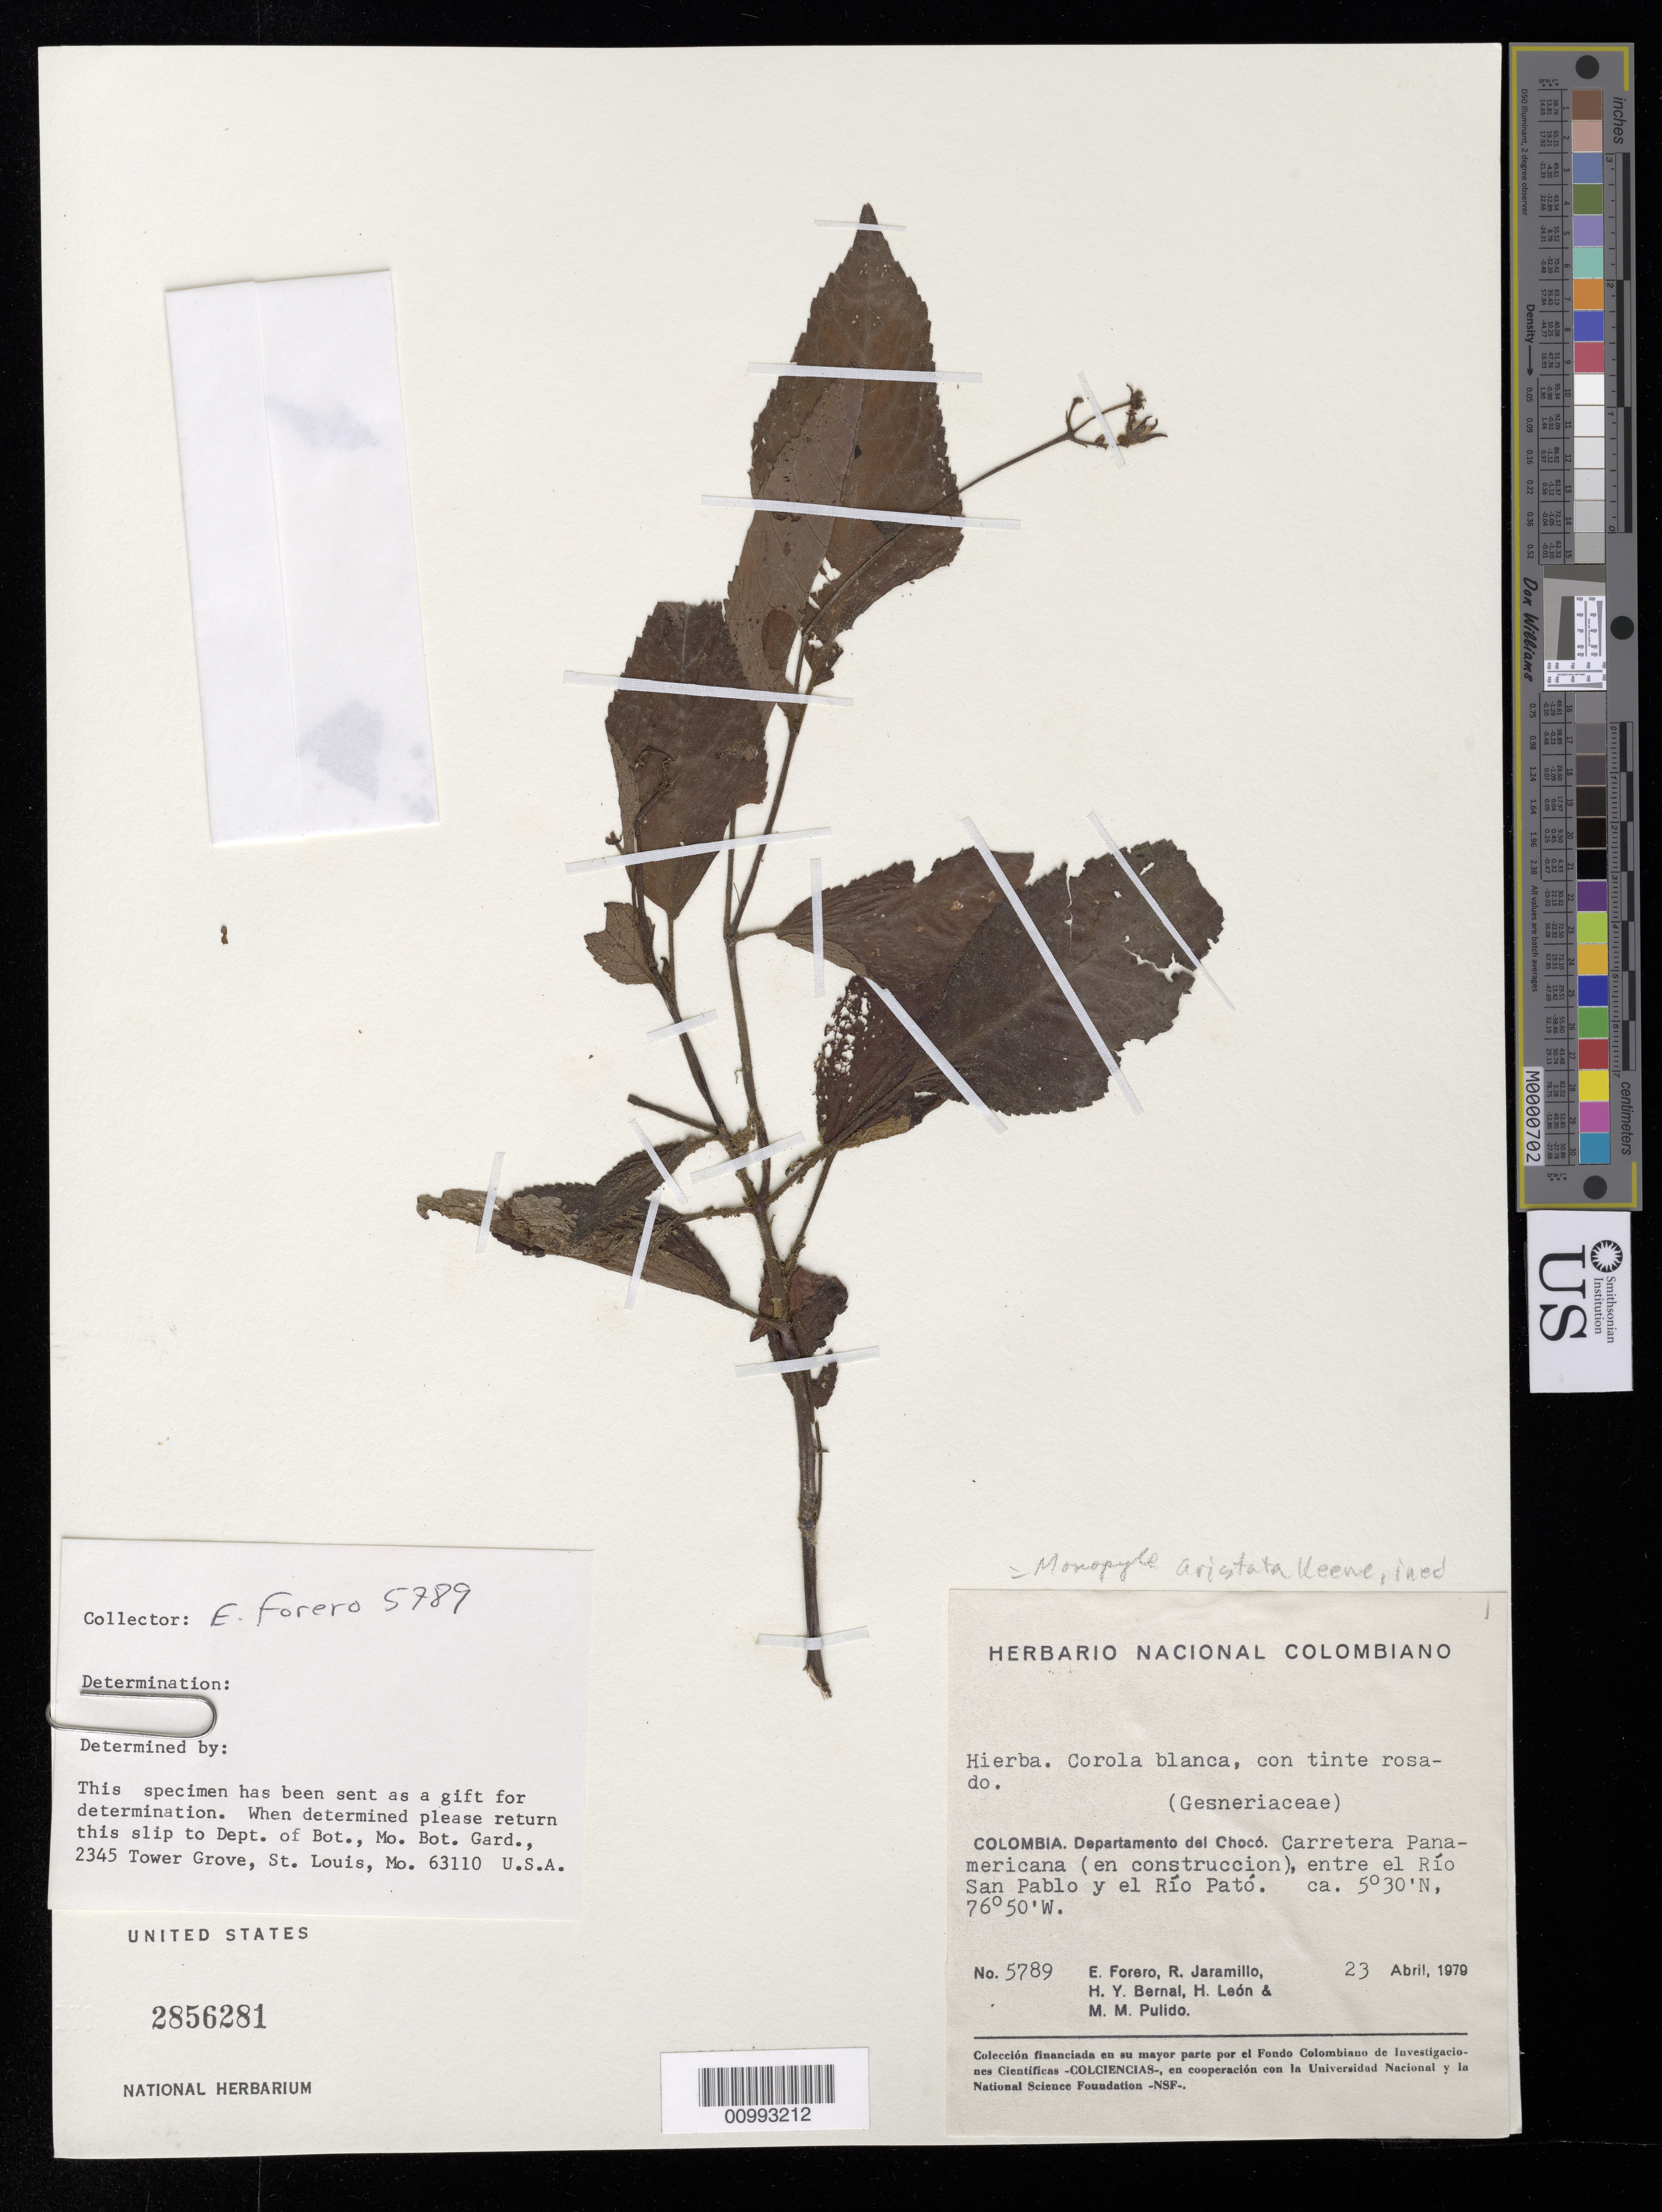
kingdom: Plantae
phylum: Tracheophyta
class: Magnoliopsida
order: Lamiales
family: Gesneriaceae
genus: Monopyle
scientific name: Monopyle sp.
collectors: E. Forero, R. Jaramillo M., H. Y. Bernal & et al.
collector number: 5789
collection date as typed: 23 Apr 1979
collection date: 1979-04-23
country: Colombia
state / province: Chocó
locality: Departmento del Chocó, carretera Panamericana (en construcción), entre el Río San Pablo y el Río Pató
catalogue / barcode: US 2856281